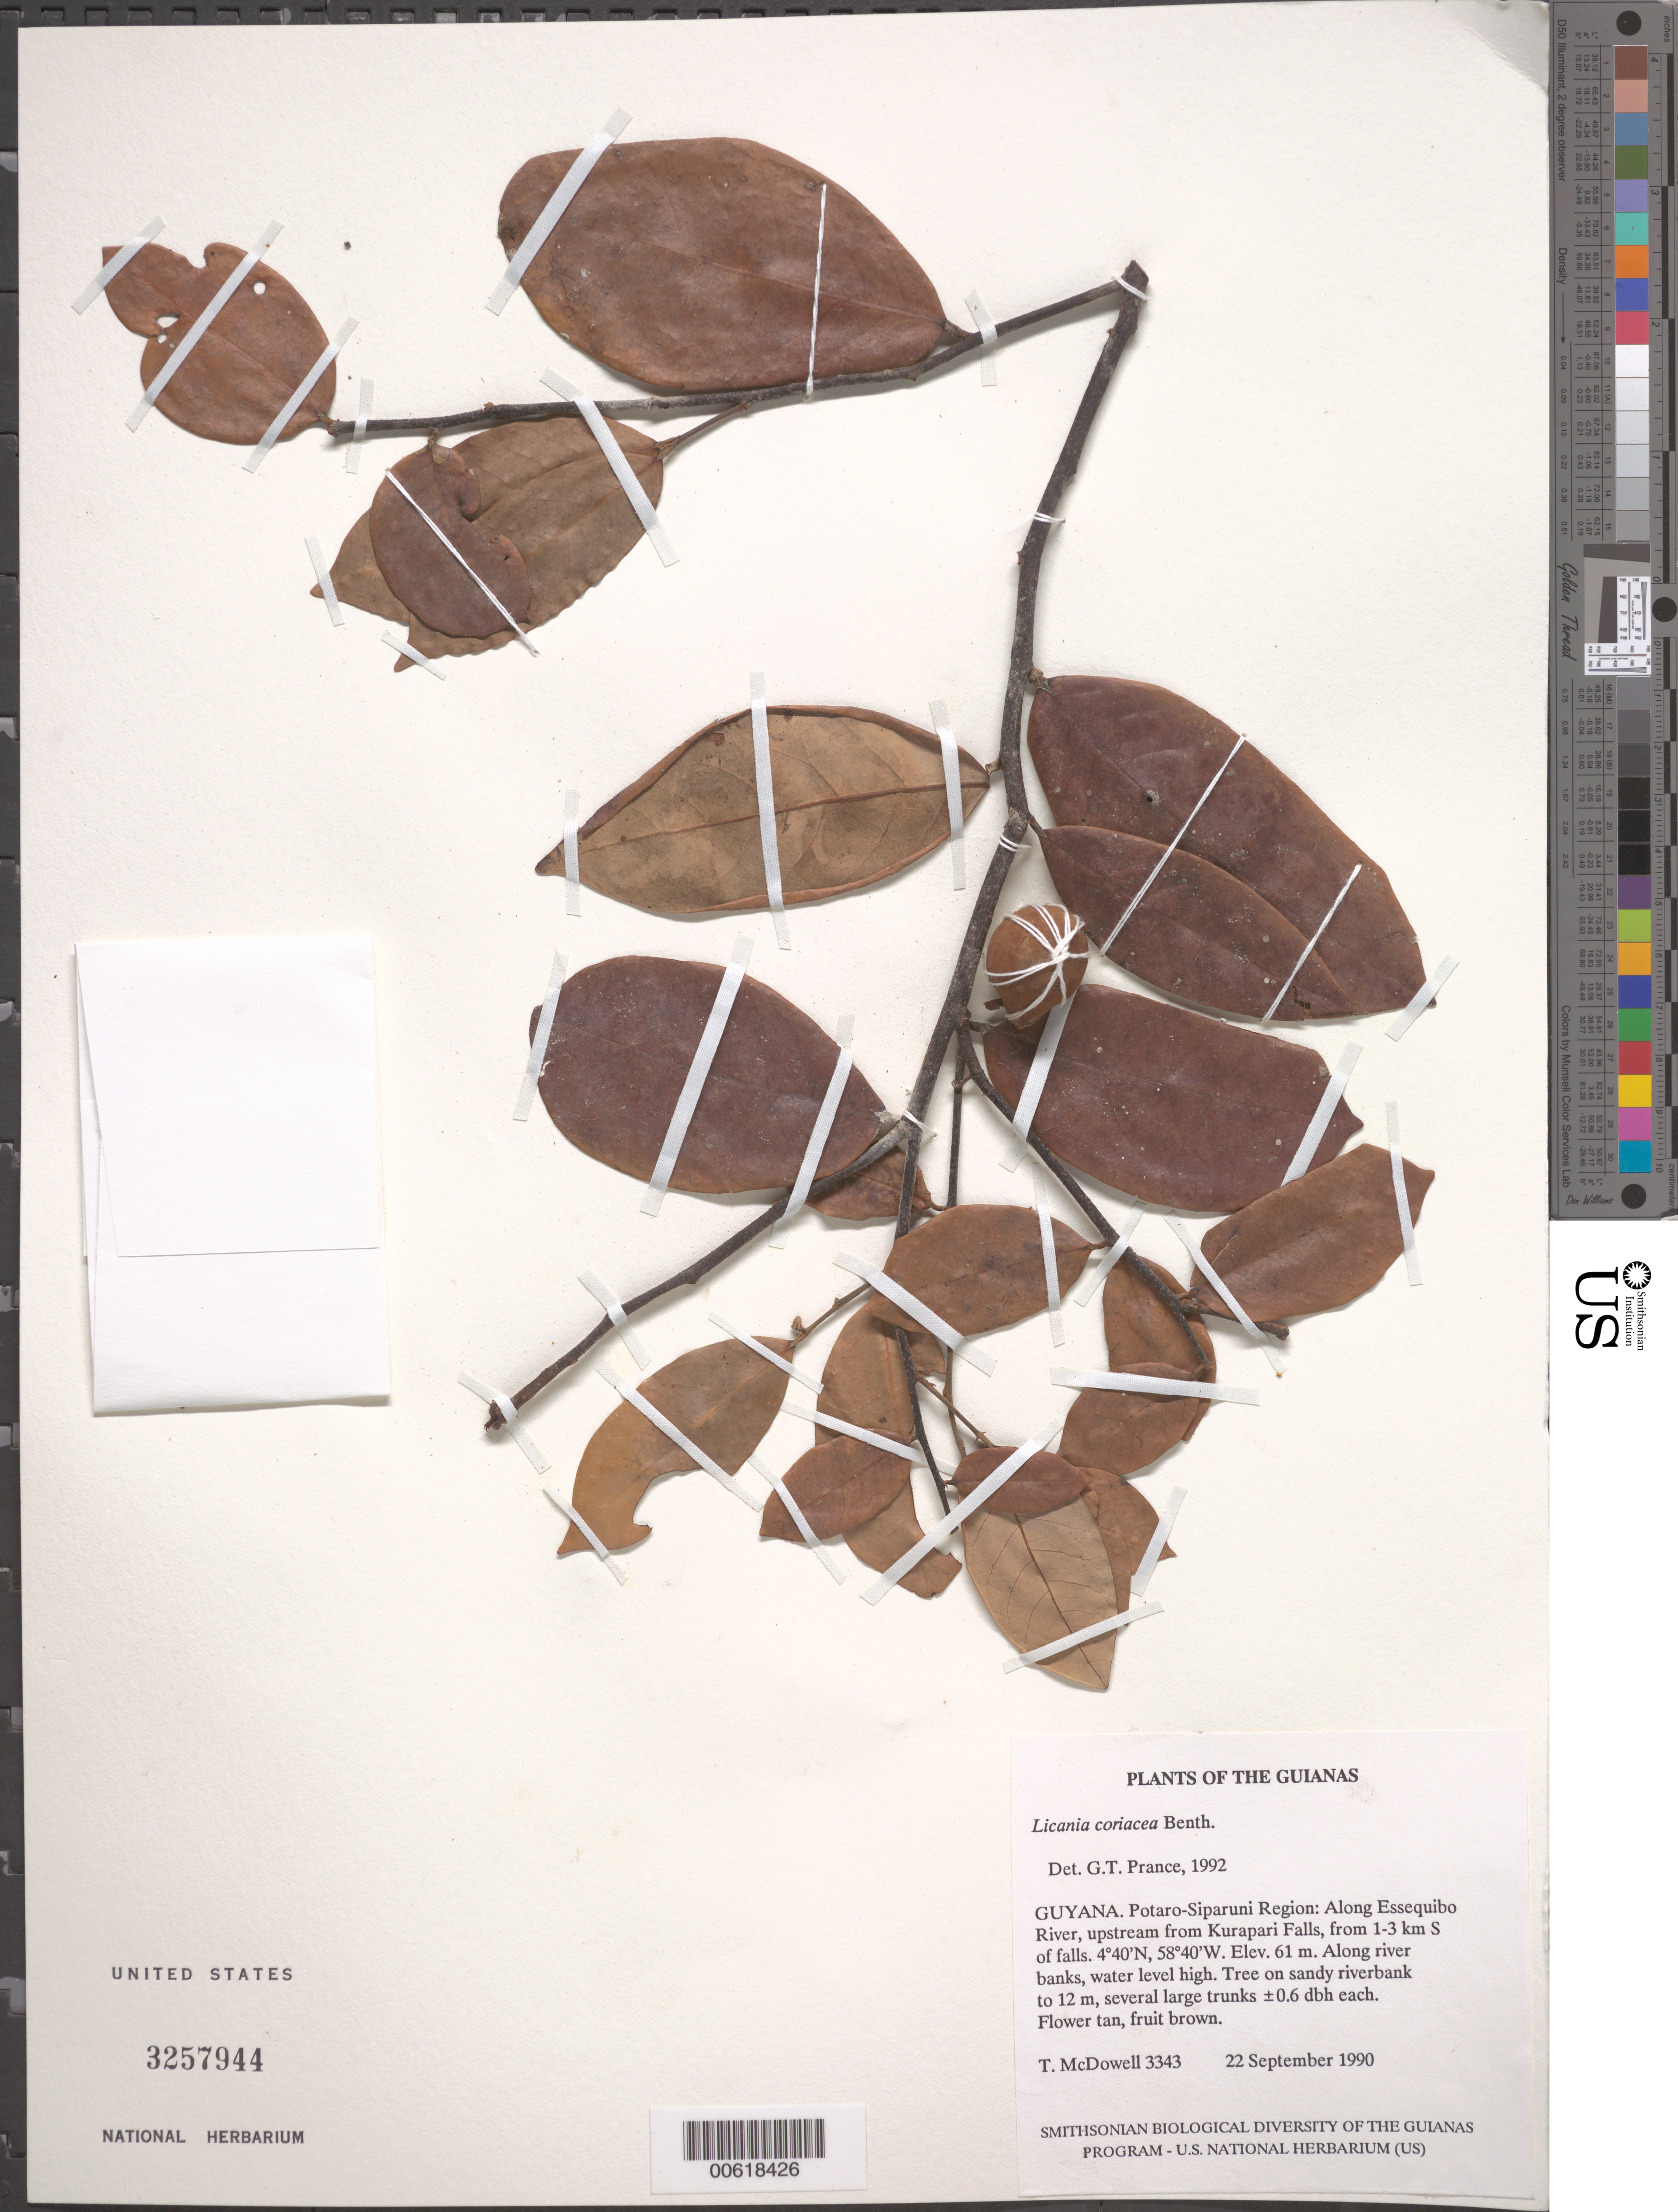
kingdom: Plantae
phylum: Tracheophyta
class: Magnoliopsida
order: Malpighiales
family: Chrysobalanaceae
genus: Licania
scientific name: Licania coriacea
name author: Benth.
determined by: Prance, G. T.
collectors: T. McDowell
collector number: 3343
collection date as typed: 22 September 1990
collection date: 1990-09-22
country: Guyana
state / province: Potaro-Siparuni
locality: Along Essequibo River, upstream from Kurupukari Falls, from 1-3 km S of falls. Iwokrama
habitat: Along river banks, water level high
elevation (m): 61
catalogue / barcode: US 3257944